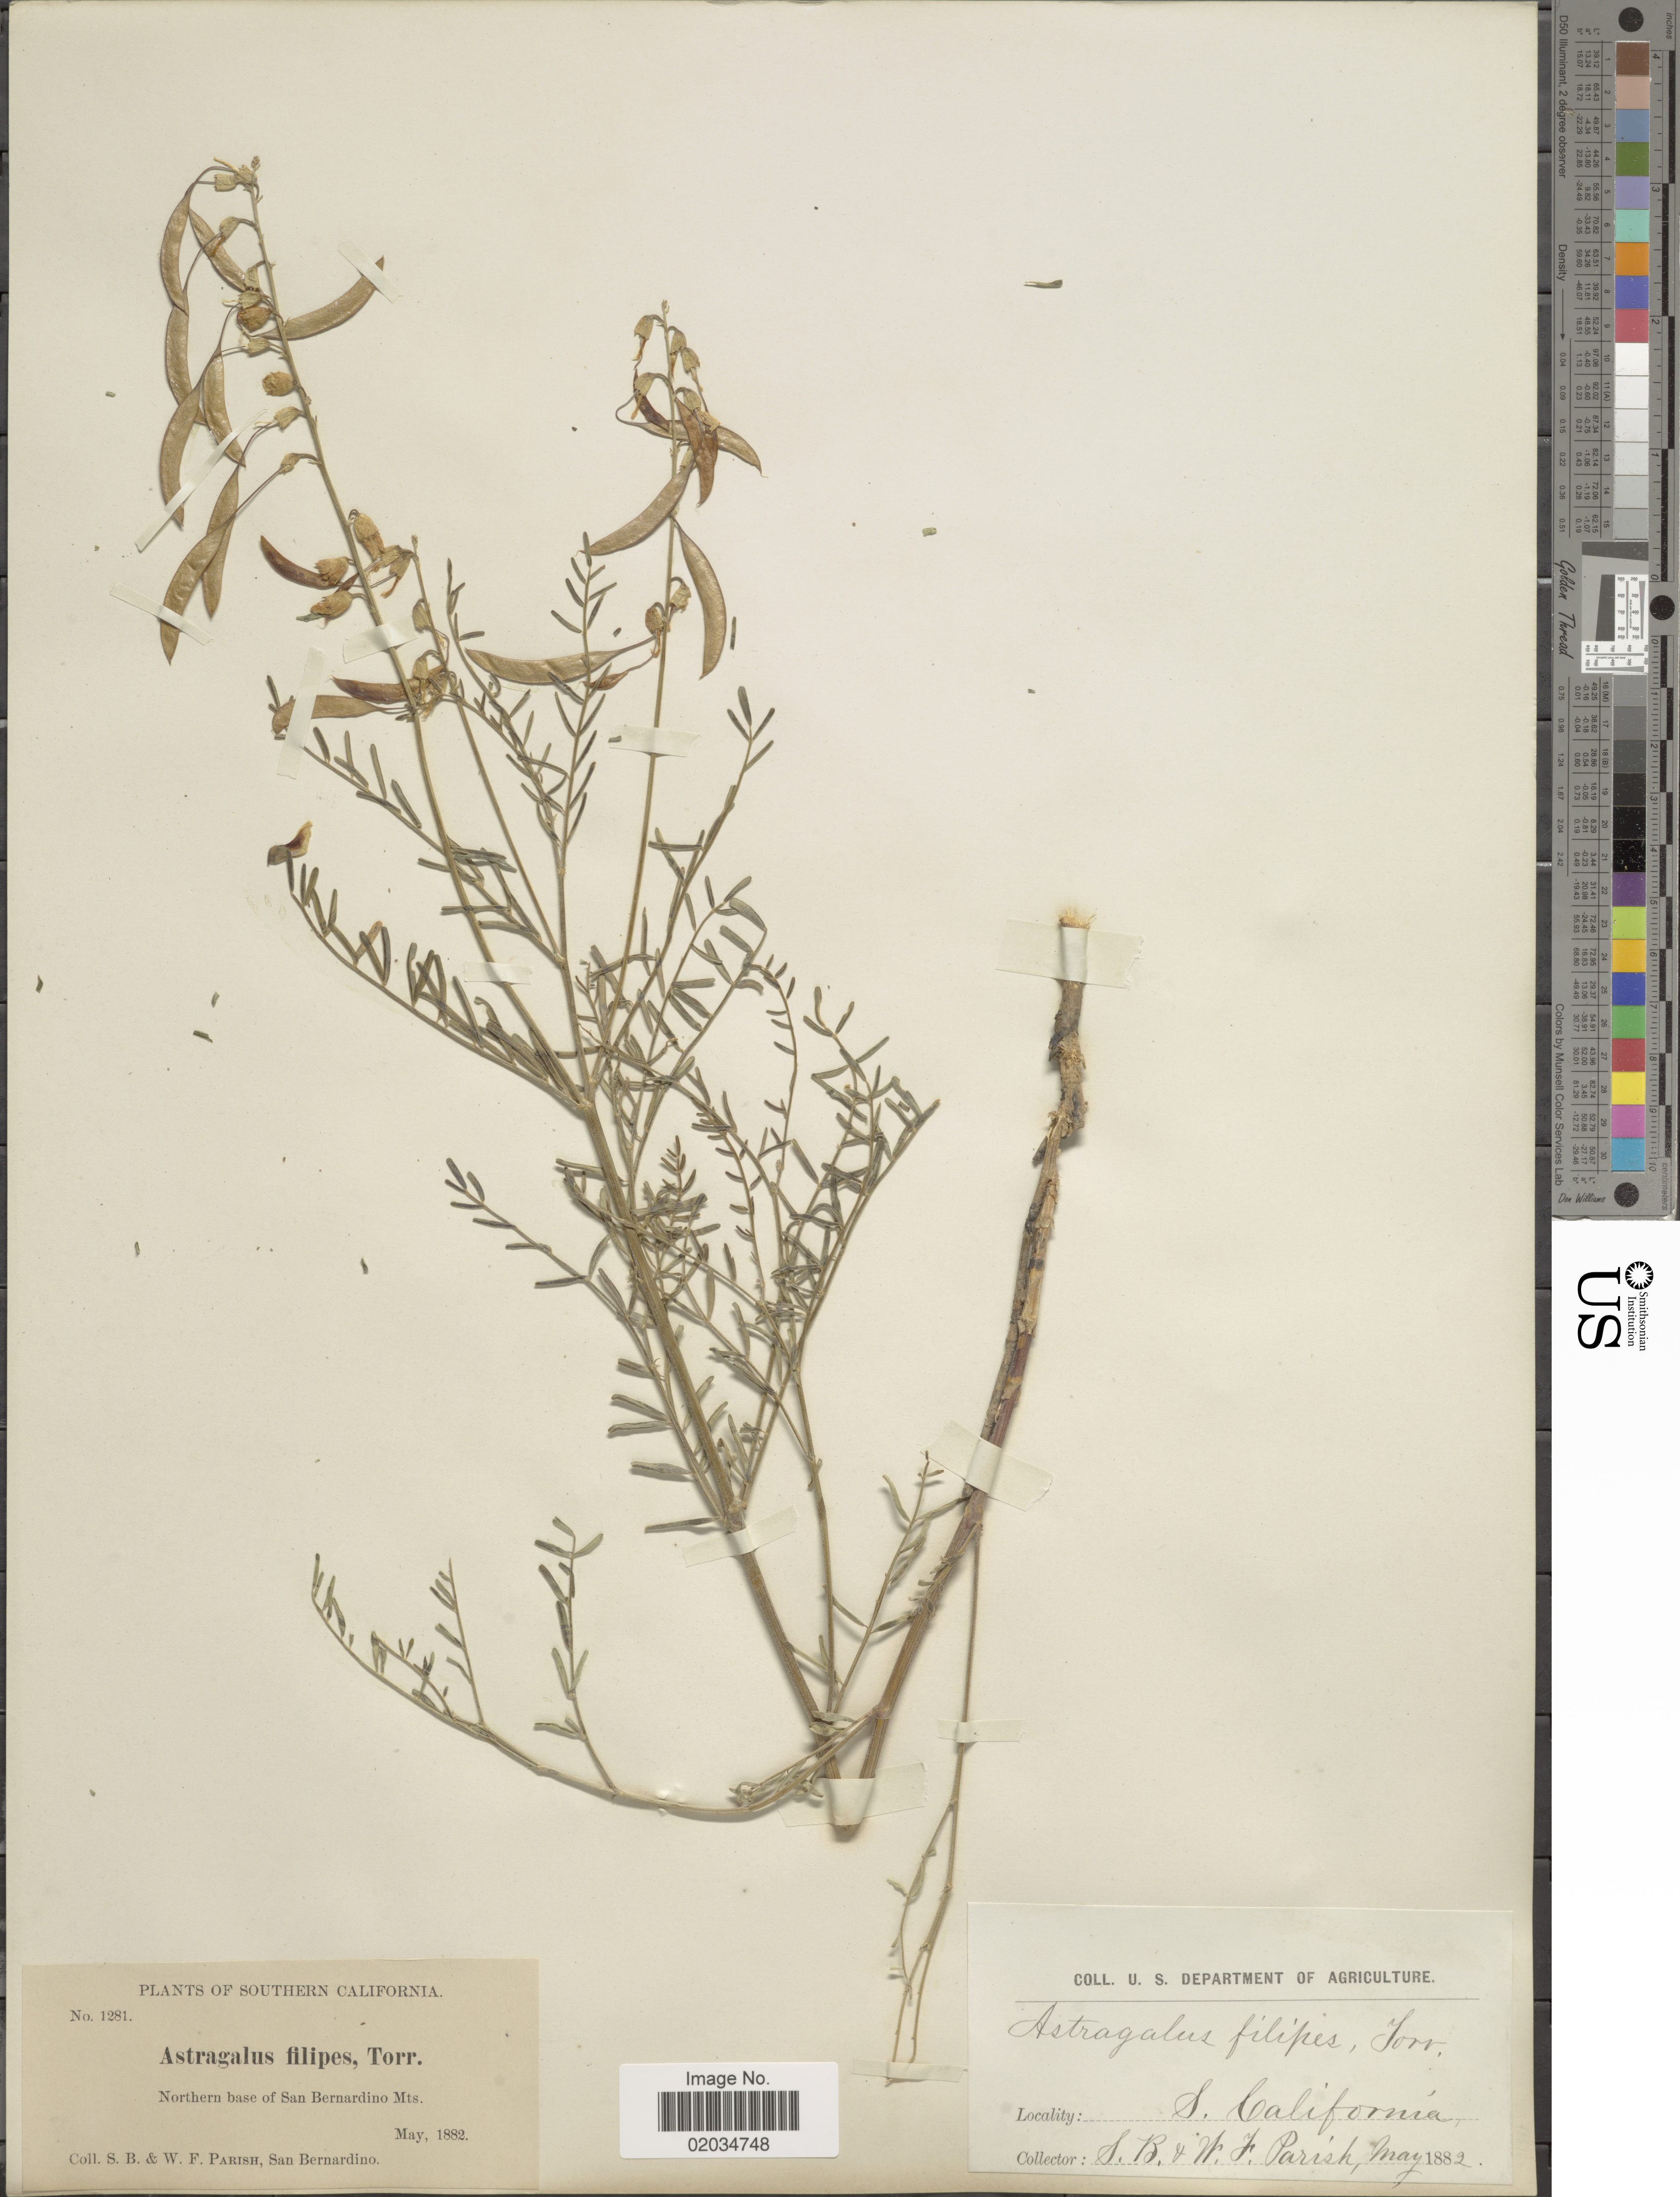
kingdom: Plantae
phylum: Tracheophyta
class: Magnoliopsida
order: Fabales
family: Fabaceae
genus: Astragalus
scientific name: Astragalus stenophyllus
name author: Torr. & A. Gray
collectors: S. B. Parish & W. F. Parish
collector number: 1281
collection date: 1882-05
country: United States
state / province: California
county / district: San Bernardino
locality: Southern California. Northern base of San Bernardino Mts.